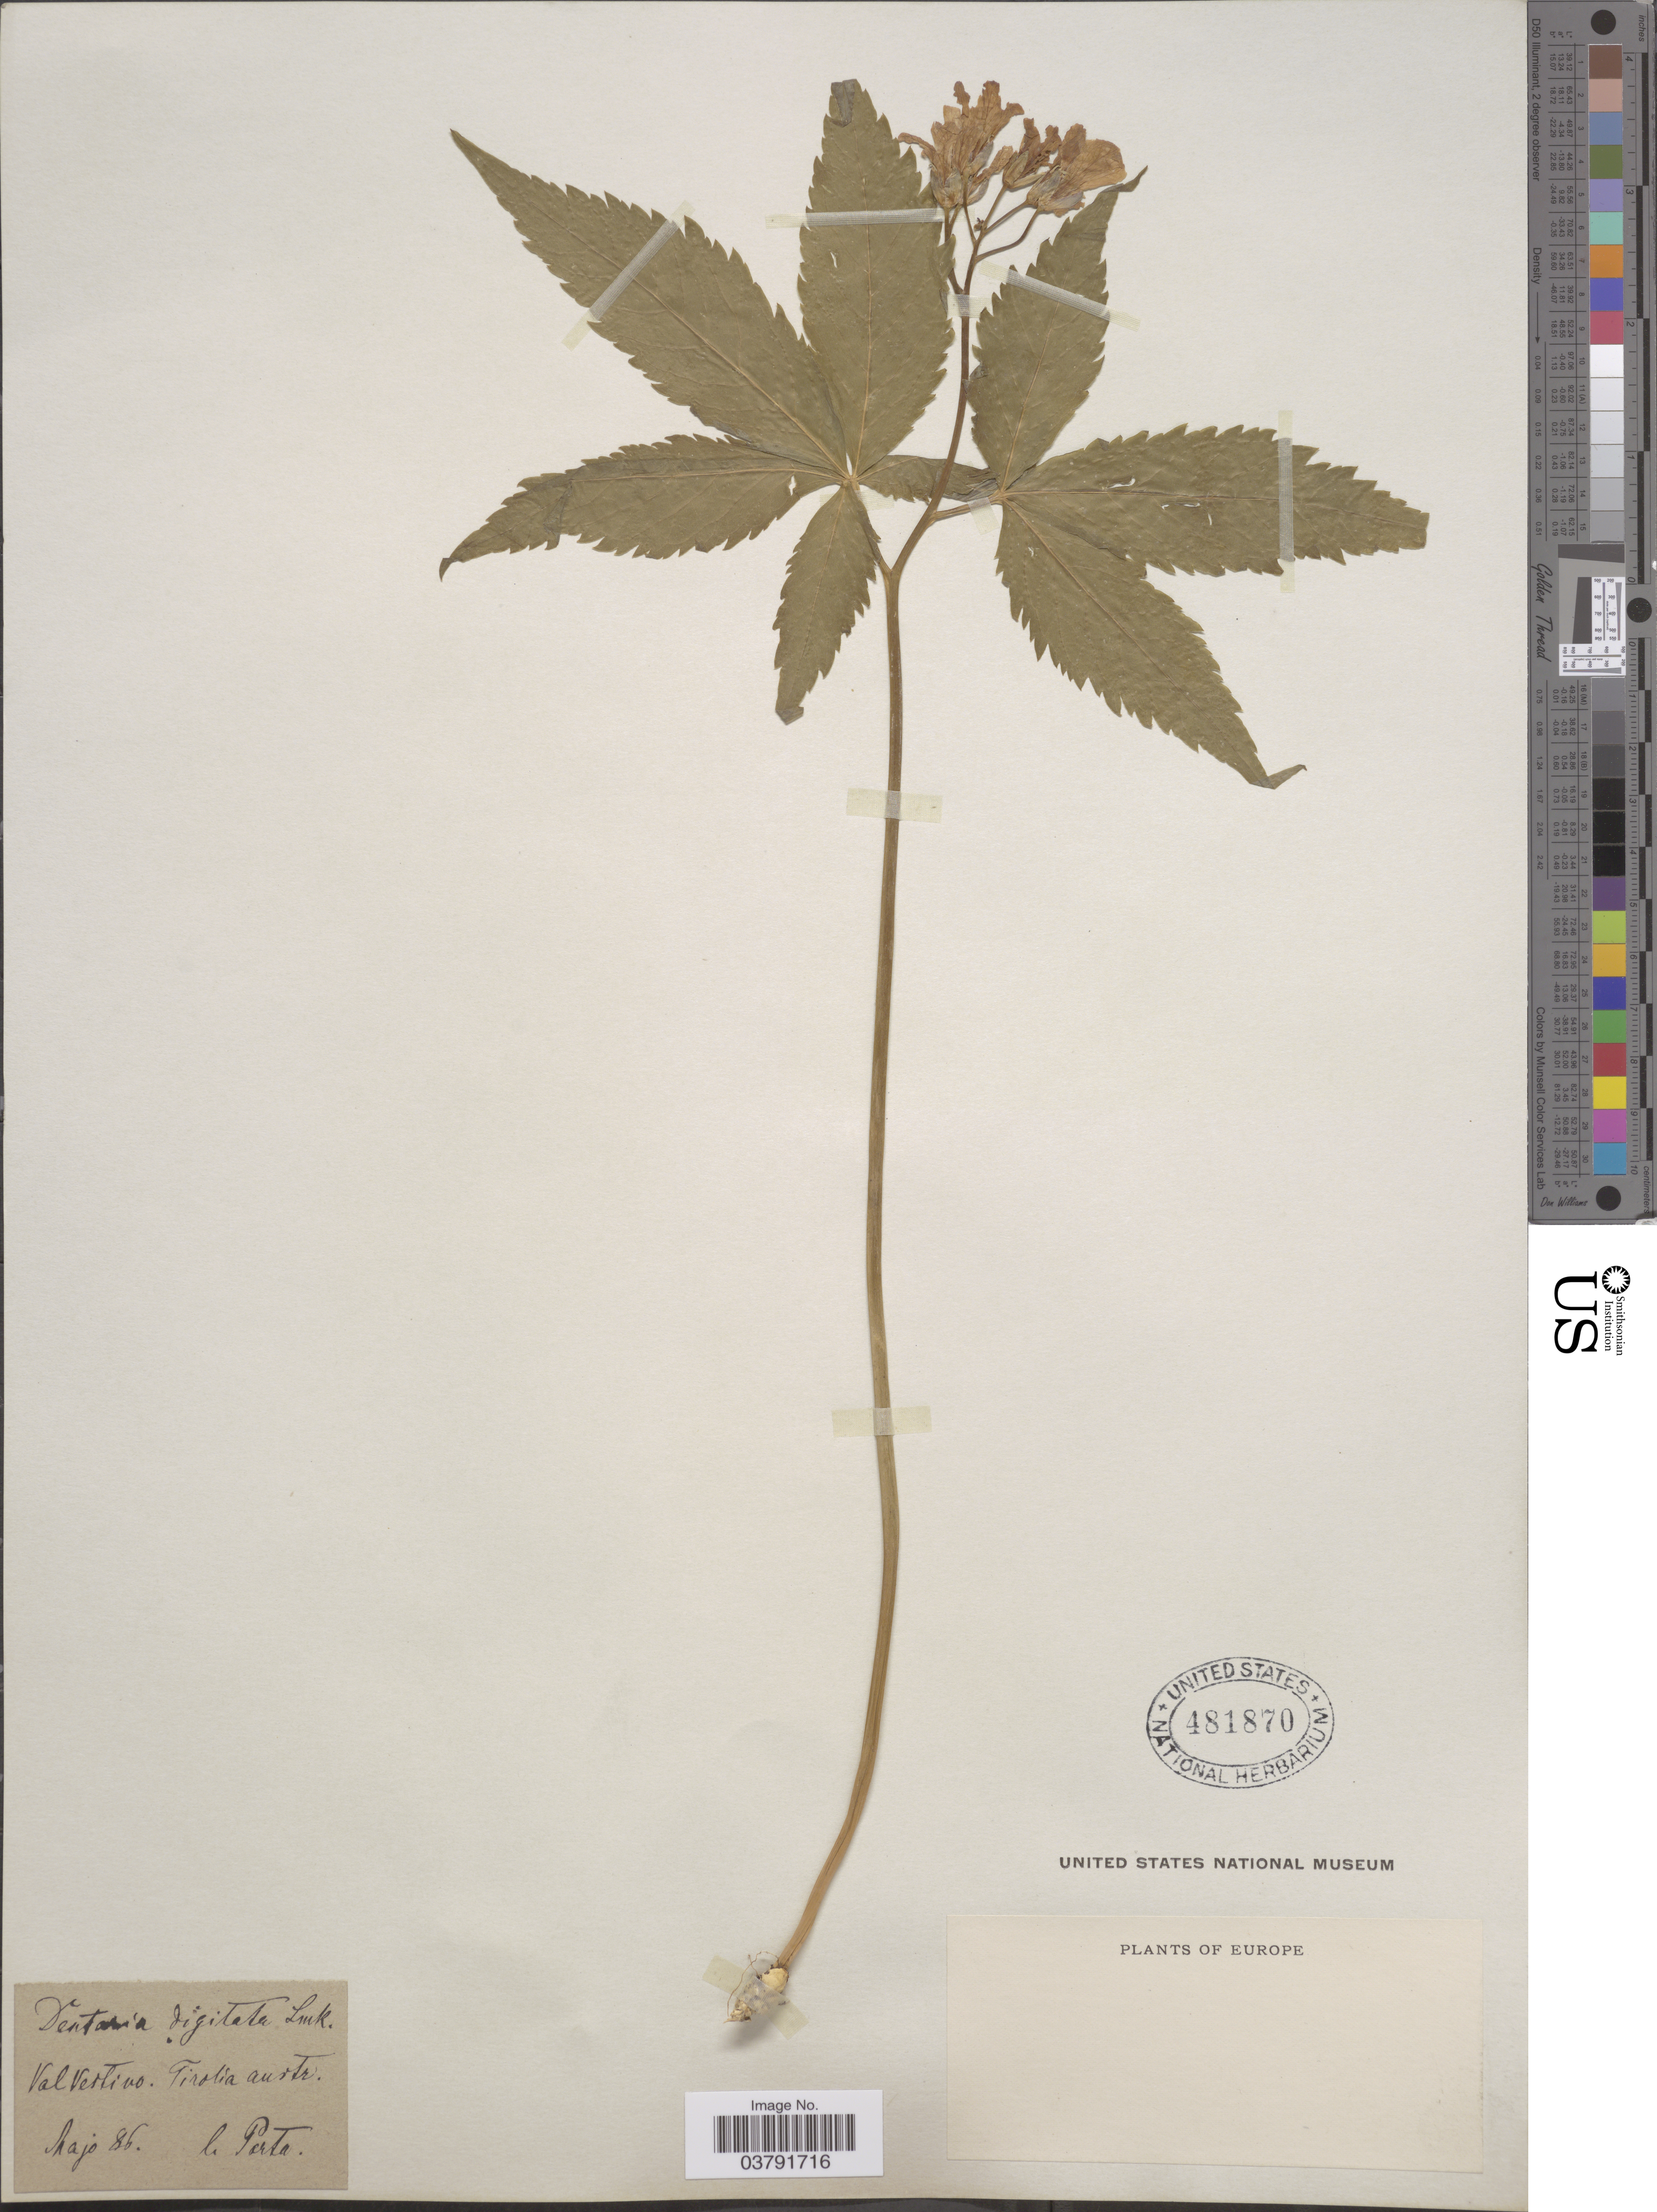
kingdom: Plantae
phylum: Tracheophyta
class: Magnoliopsida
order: Brassicales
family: Brassicaceae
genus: Dentaria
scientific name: Dentaria digitata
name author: Lam.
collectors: -- Porta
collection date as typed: Transcribed d/m/y: /5/86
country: Italy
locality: Europe. Valvertivo. Tirolia Austr.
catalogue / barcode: US 481870